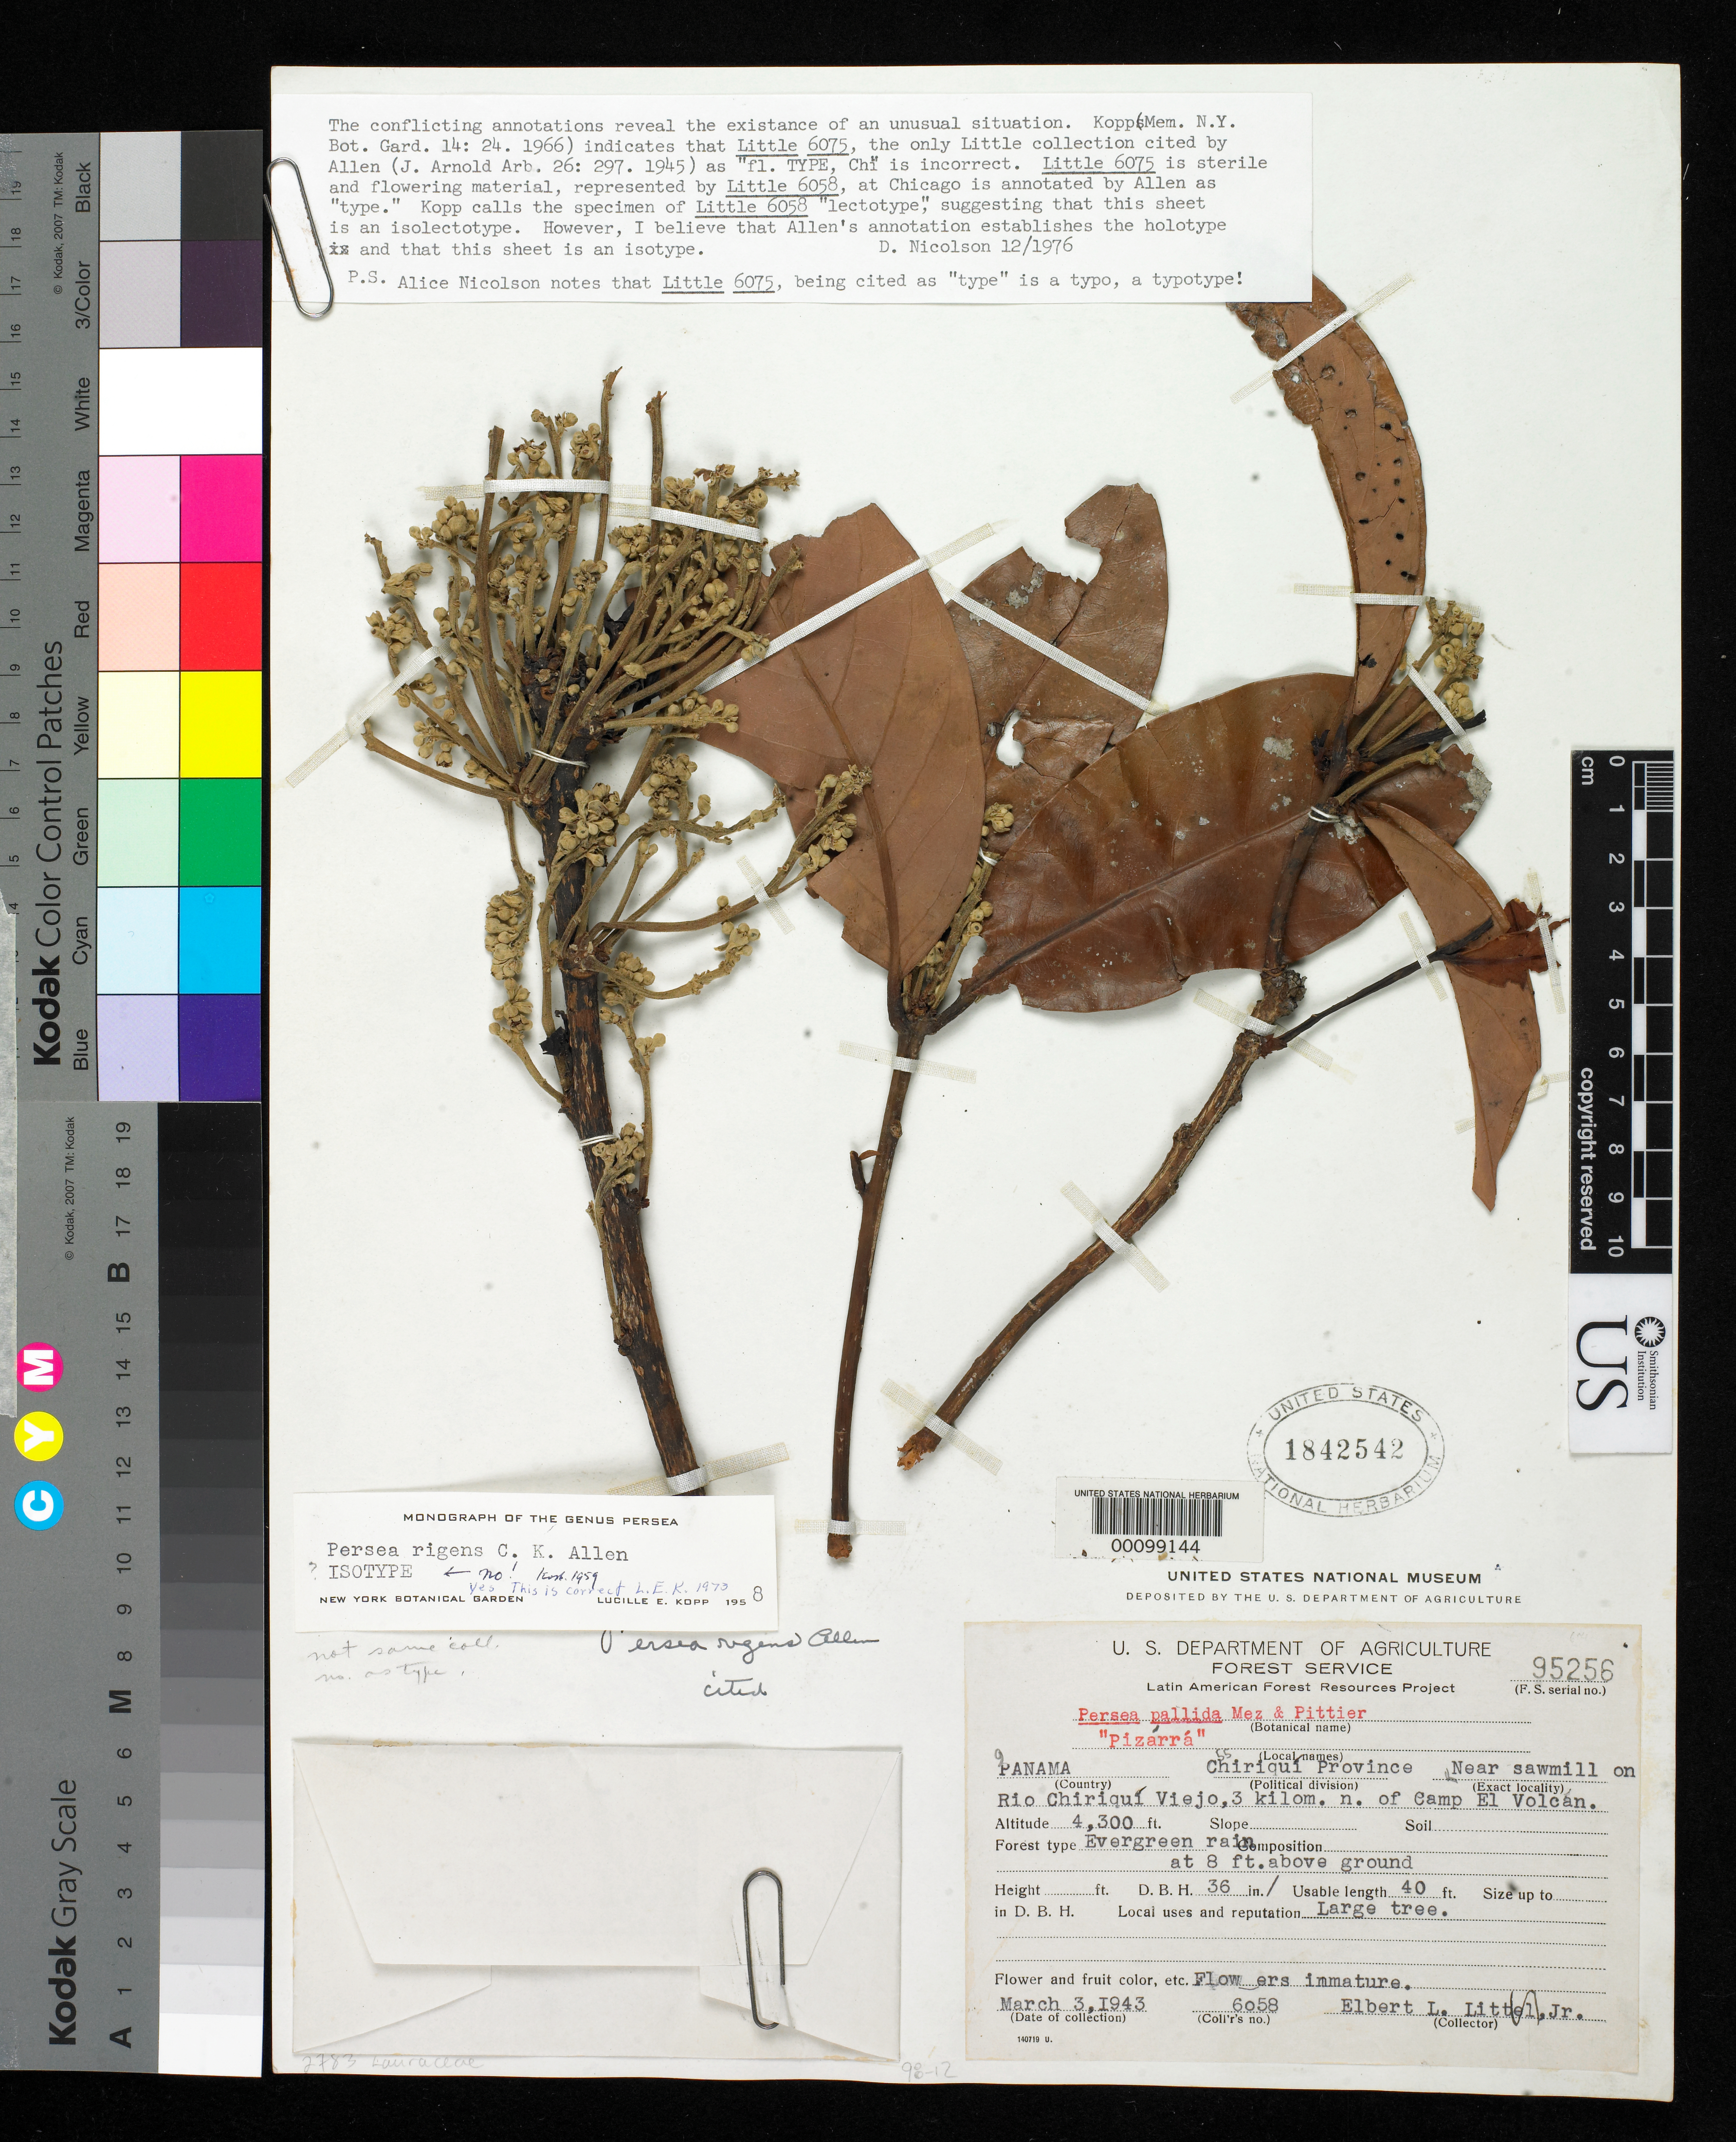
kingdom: Plantae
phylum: Tracheophyta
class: Magnoliopsida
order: Laurales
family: Lauraceae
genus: Persea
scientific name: Persea rigens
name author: C.K. Allen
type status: Isolectotype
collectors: E. L. Little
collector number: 6058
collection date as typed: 03 Mar 1943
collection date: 1943-03-03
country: Panama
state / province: Chiriquí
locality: Rio Chiriqui Viejo, 3 km. north of Camp El Volcan.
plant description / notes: Two collections apparently confused or mixed. For discussion of typification see Mem. NYBG 14: 24 (1966) and Novon 12: 584 (2002).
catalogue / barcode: US 1842542